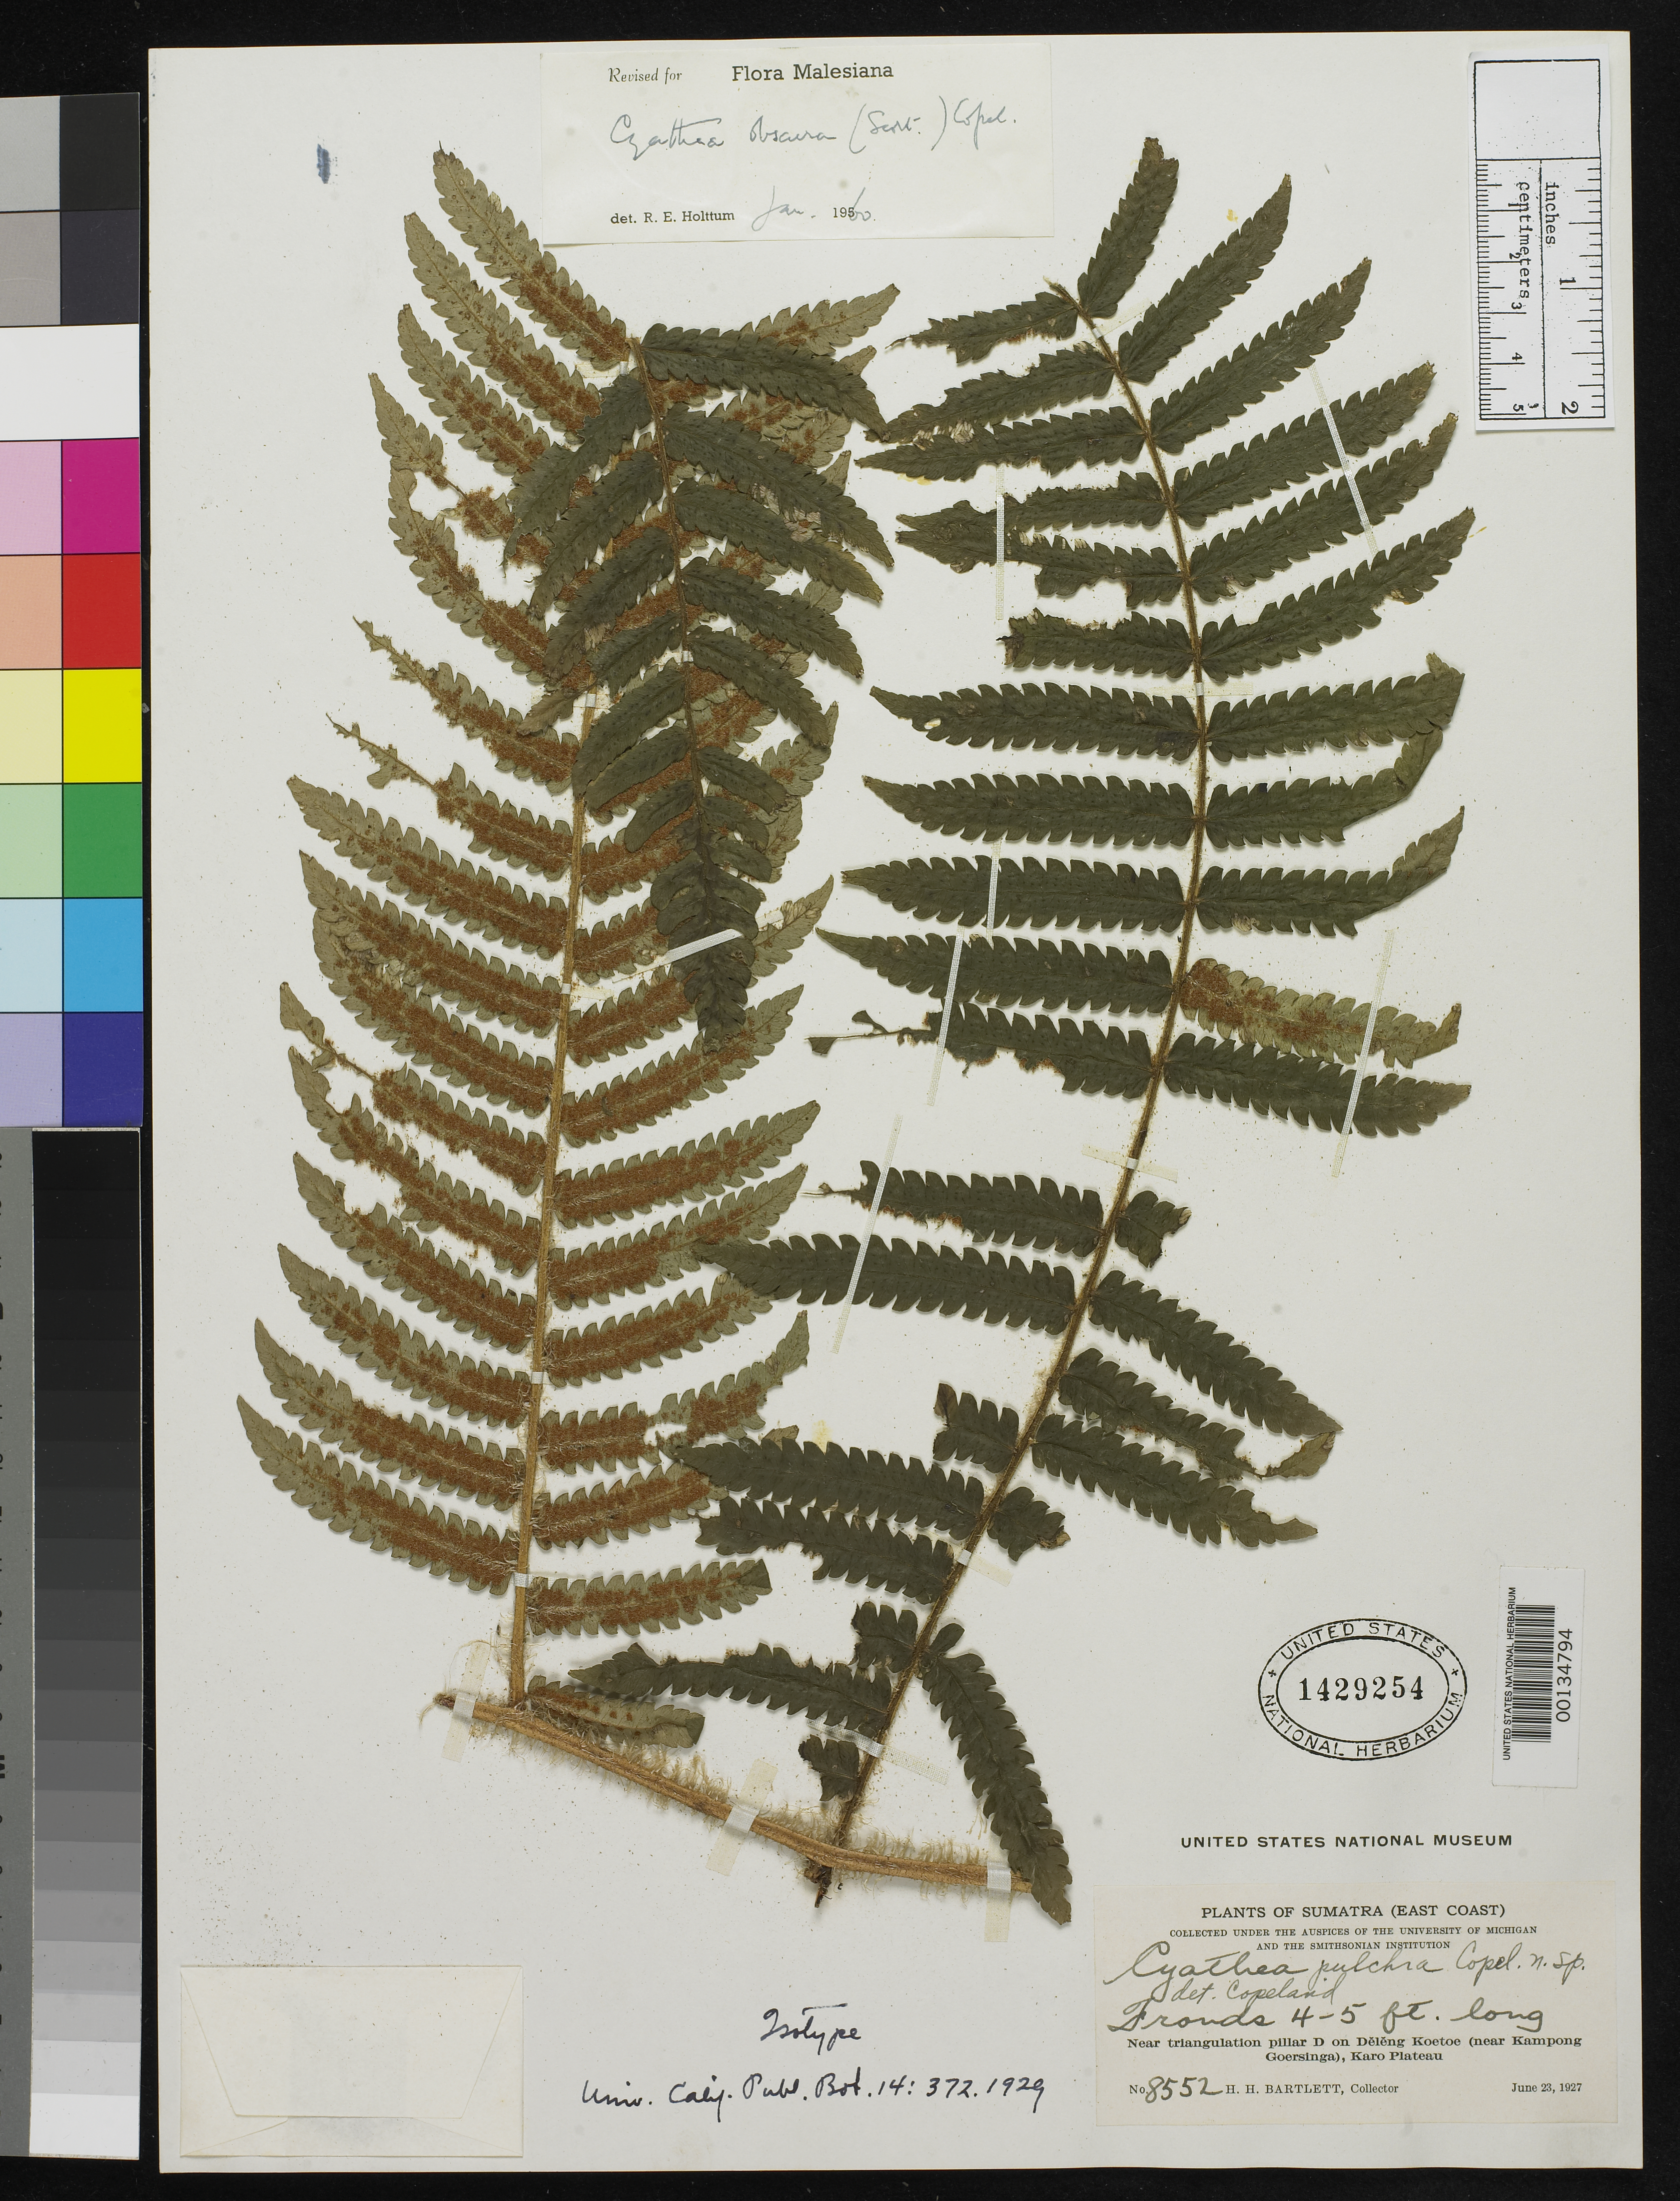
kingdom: Plantae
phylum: Tracheophyta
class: Polypodiopsida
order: Cyatheales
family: Cyatheaceae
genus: Cyathea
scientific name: Cyathea pulchra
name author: Copel.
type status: Isotype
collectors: H. H. Bartlett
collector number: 8552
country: Indonesia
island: Sumatra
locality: Deleng Kottoe, near Kampong Goersingal, Karo Plateau.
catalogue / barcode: US 1429254